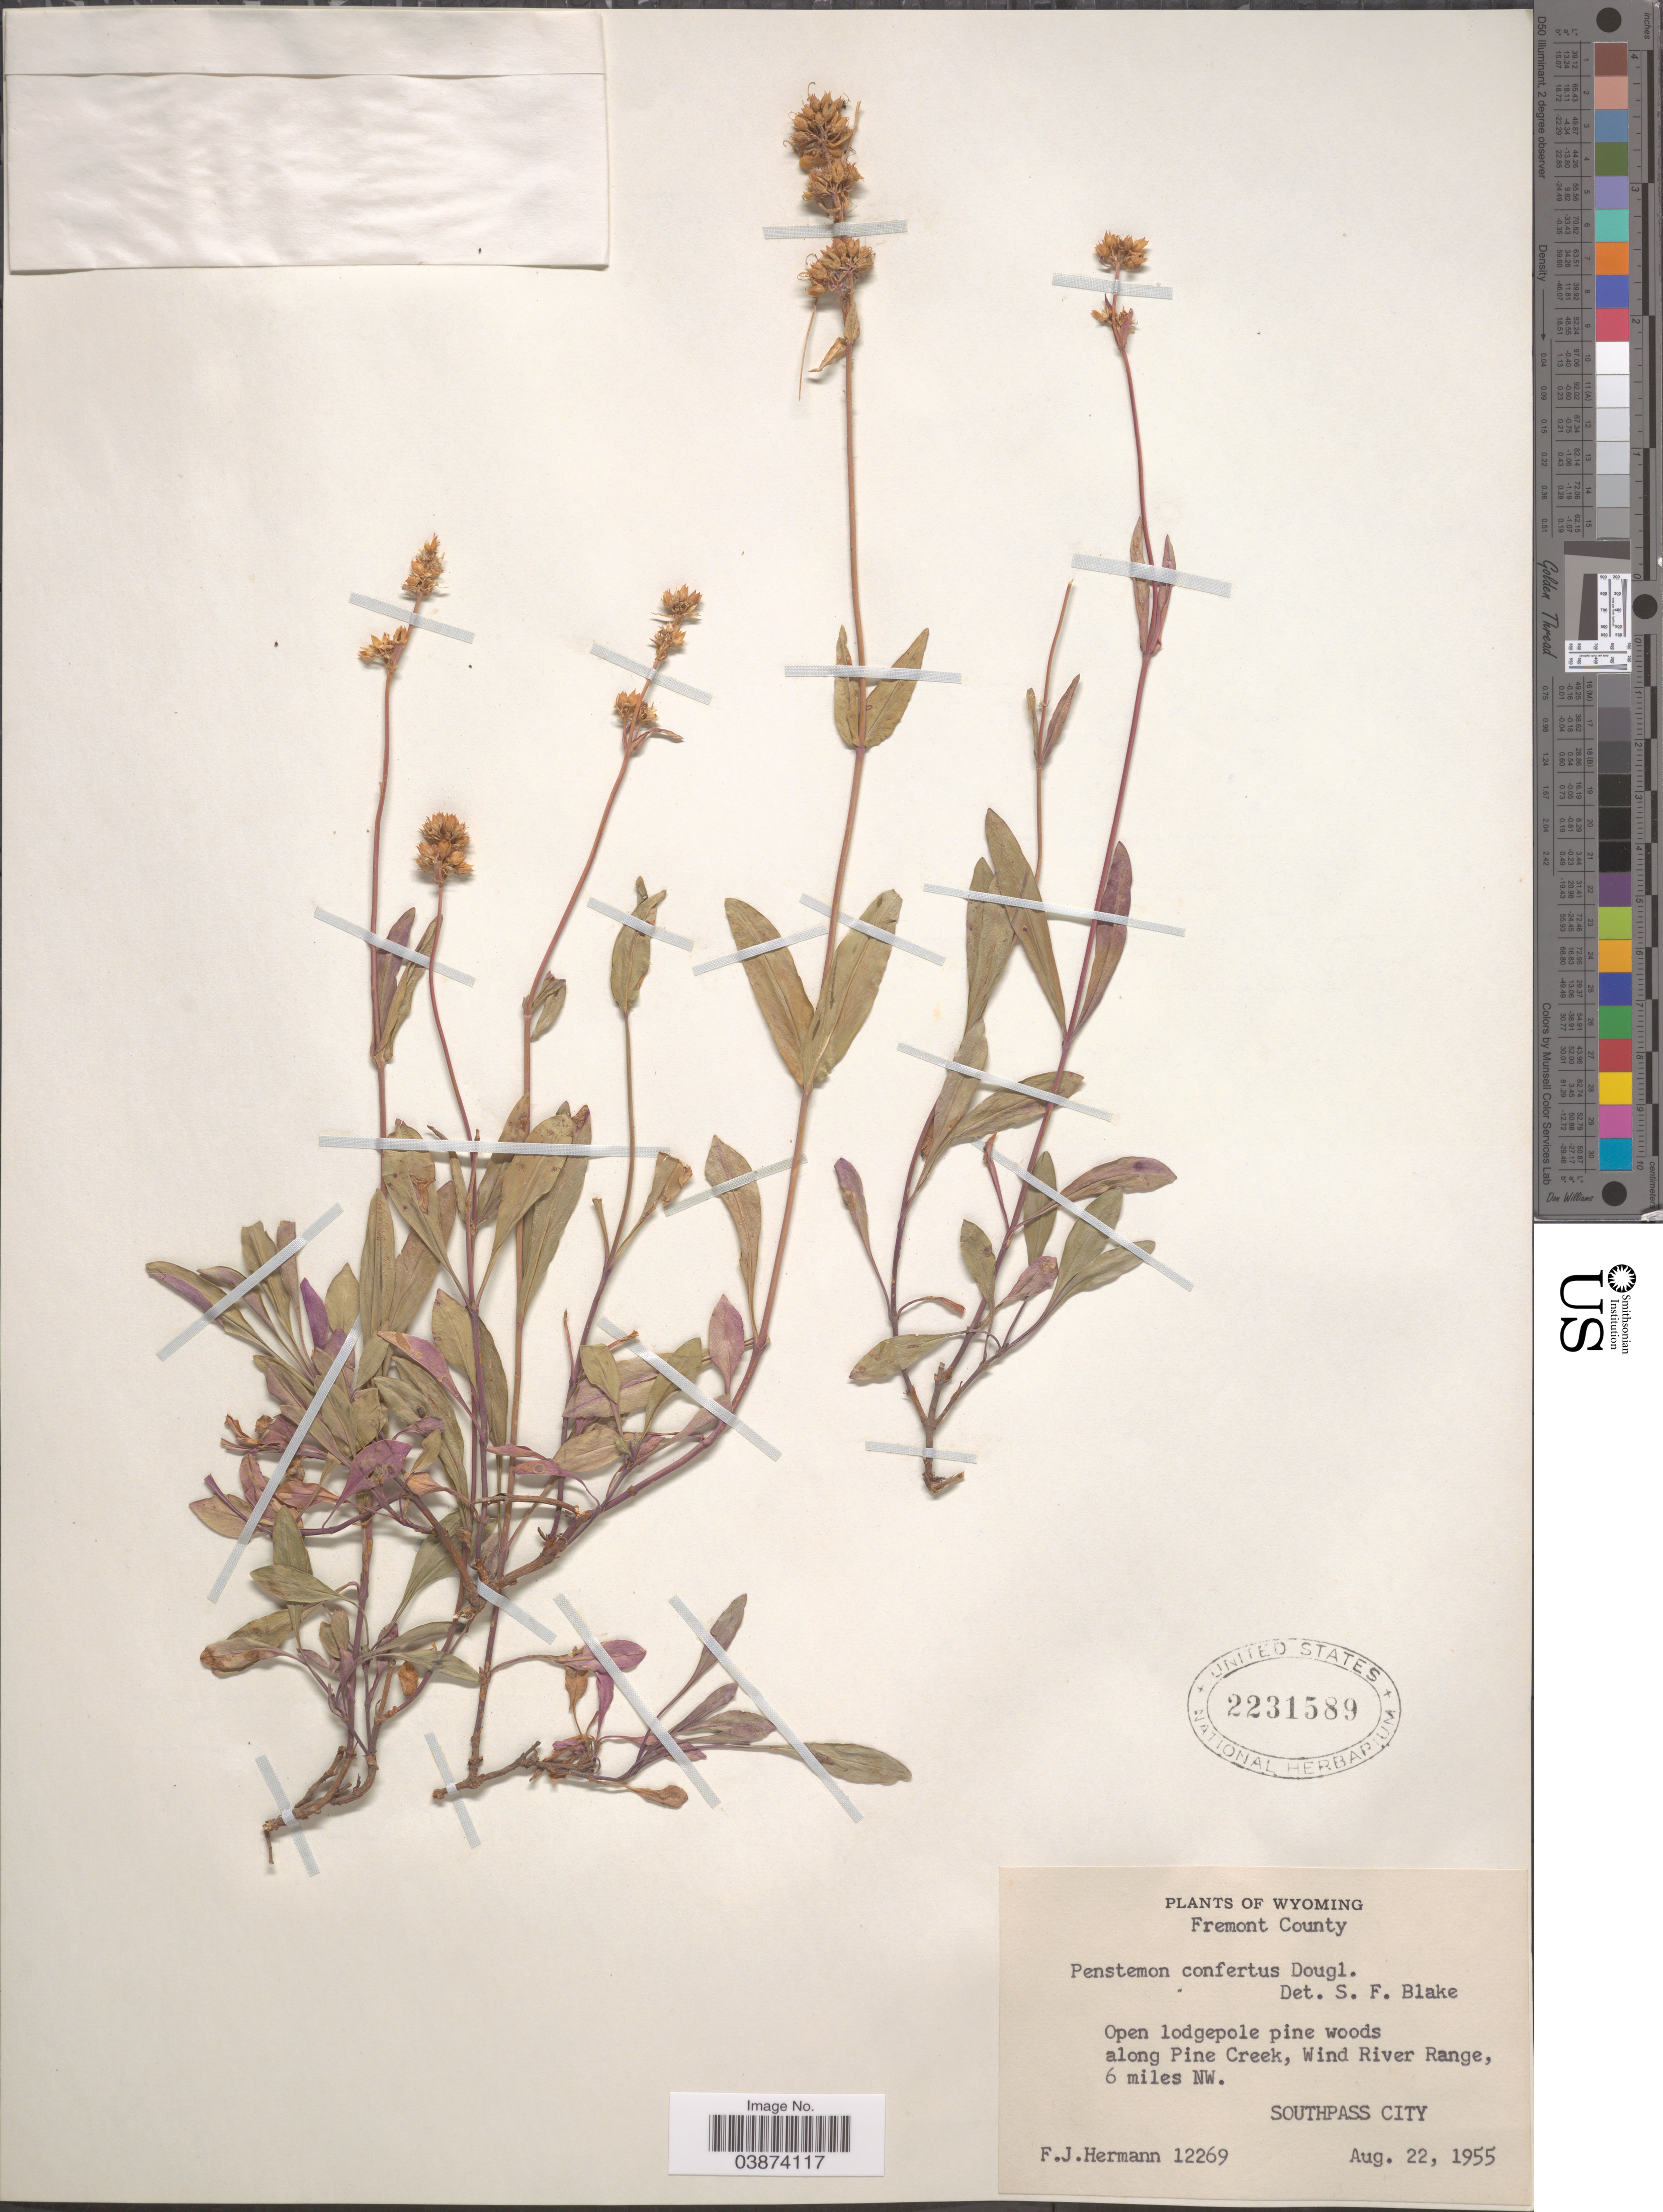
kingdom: Plantae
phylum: Tracheophyta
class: Magnoliopsida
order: Lamiales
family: Plantaginaceae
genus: Penstemon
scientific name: Penstemon confertus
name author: Douglas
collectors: F. J. Hermann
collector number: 12269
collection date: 1955-08-22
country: United States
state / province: Wyoming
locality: Fremont County. Open lodgepole pine woods along Pine Creek, Wind River Range, 6 miles NW. Southpass City.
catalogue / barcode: US 2231589